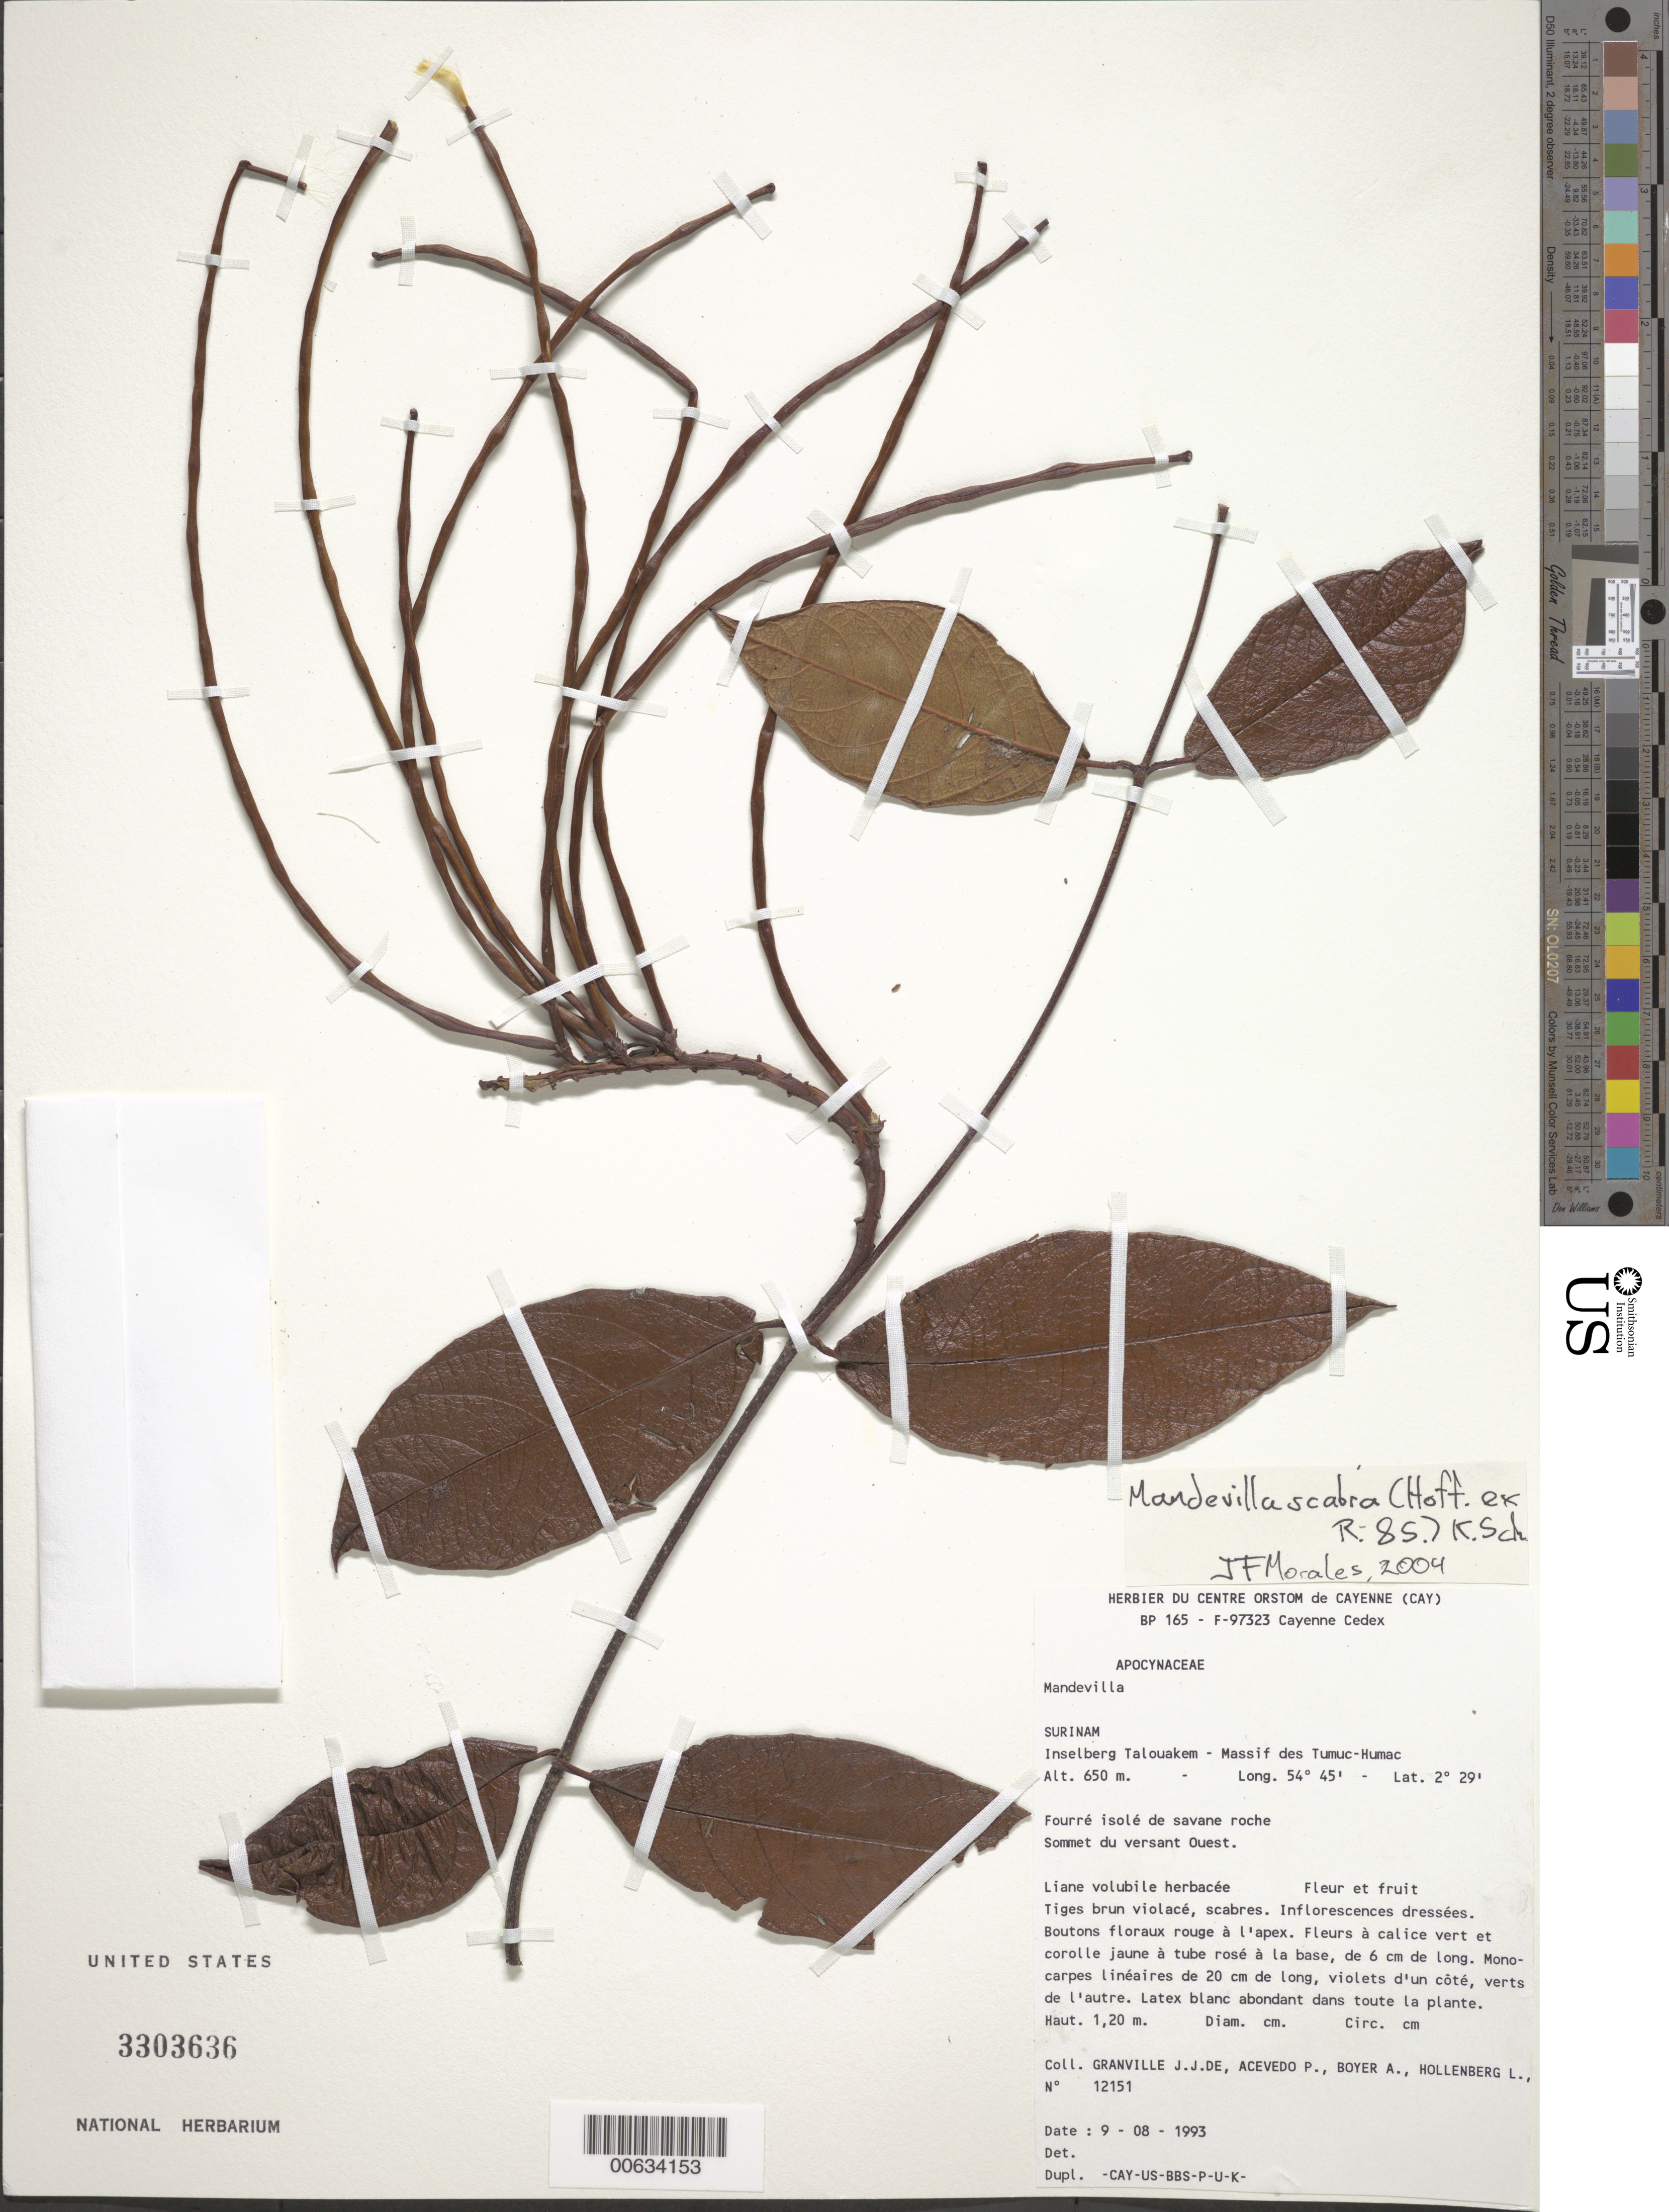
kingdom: Plantae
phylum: Tracheophyta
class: Magnoliopsida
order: Gentianales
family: Apocynaceae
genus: Mandevilla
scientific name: Mandevilla scabra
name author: (Hoffmanns. ex Roem. & Schult.) K. Schum.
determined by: Morales, J. F.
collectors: J.-J. de Granville, P. Acevedo-Rodr., A. Boyer & L. Hollenberg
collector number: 12151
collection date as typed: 9-Aug-93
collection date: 1993-08-09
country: Suriname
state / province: Sipaliwini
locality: Inselberg Talouakem, Massif des Tumuc-Humac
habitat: Fourré isolé de savane roche, sommet du versant Ouest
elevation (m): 650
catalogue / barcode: US 3303636